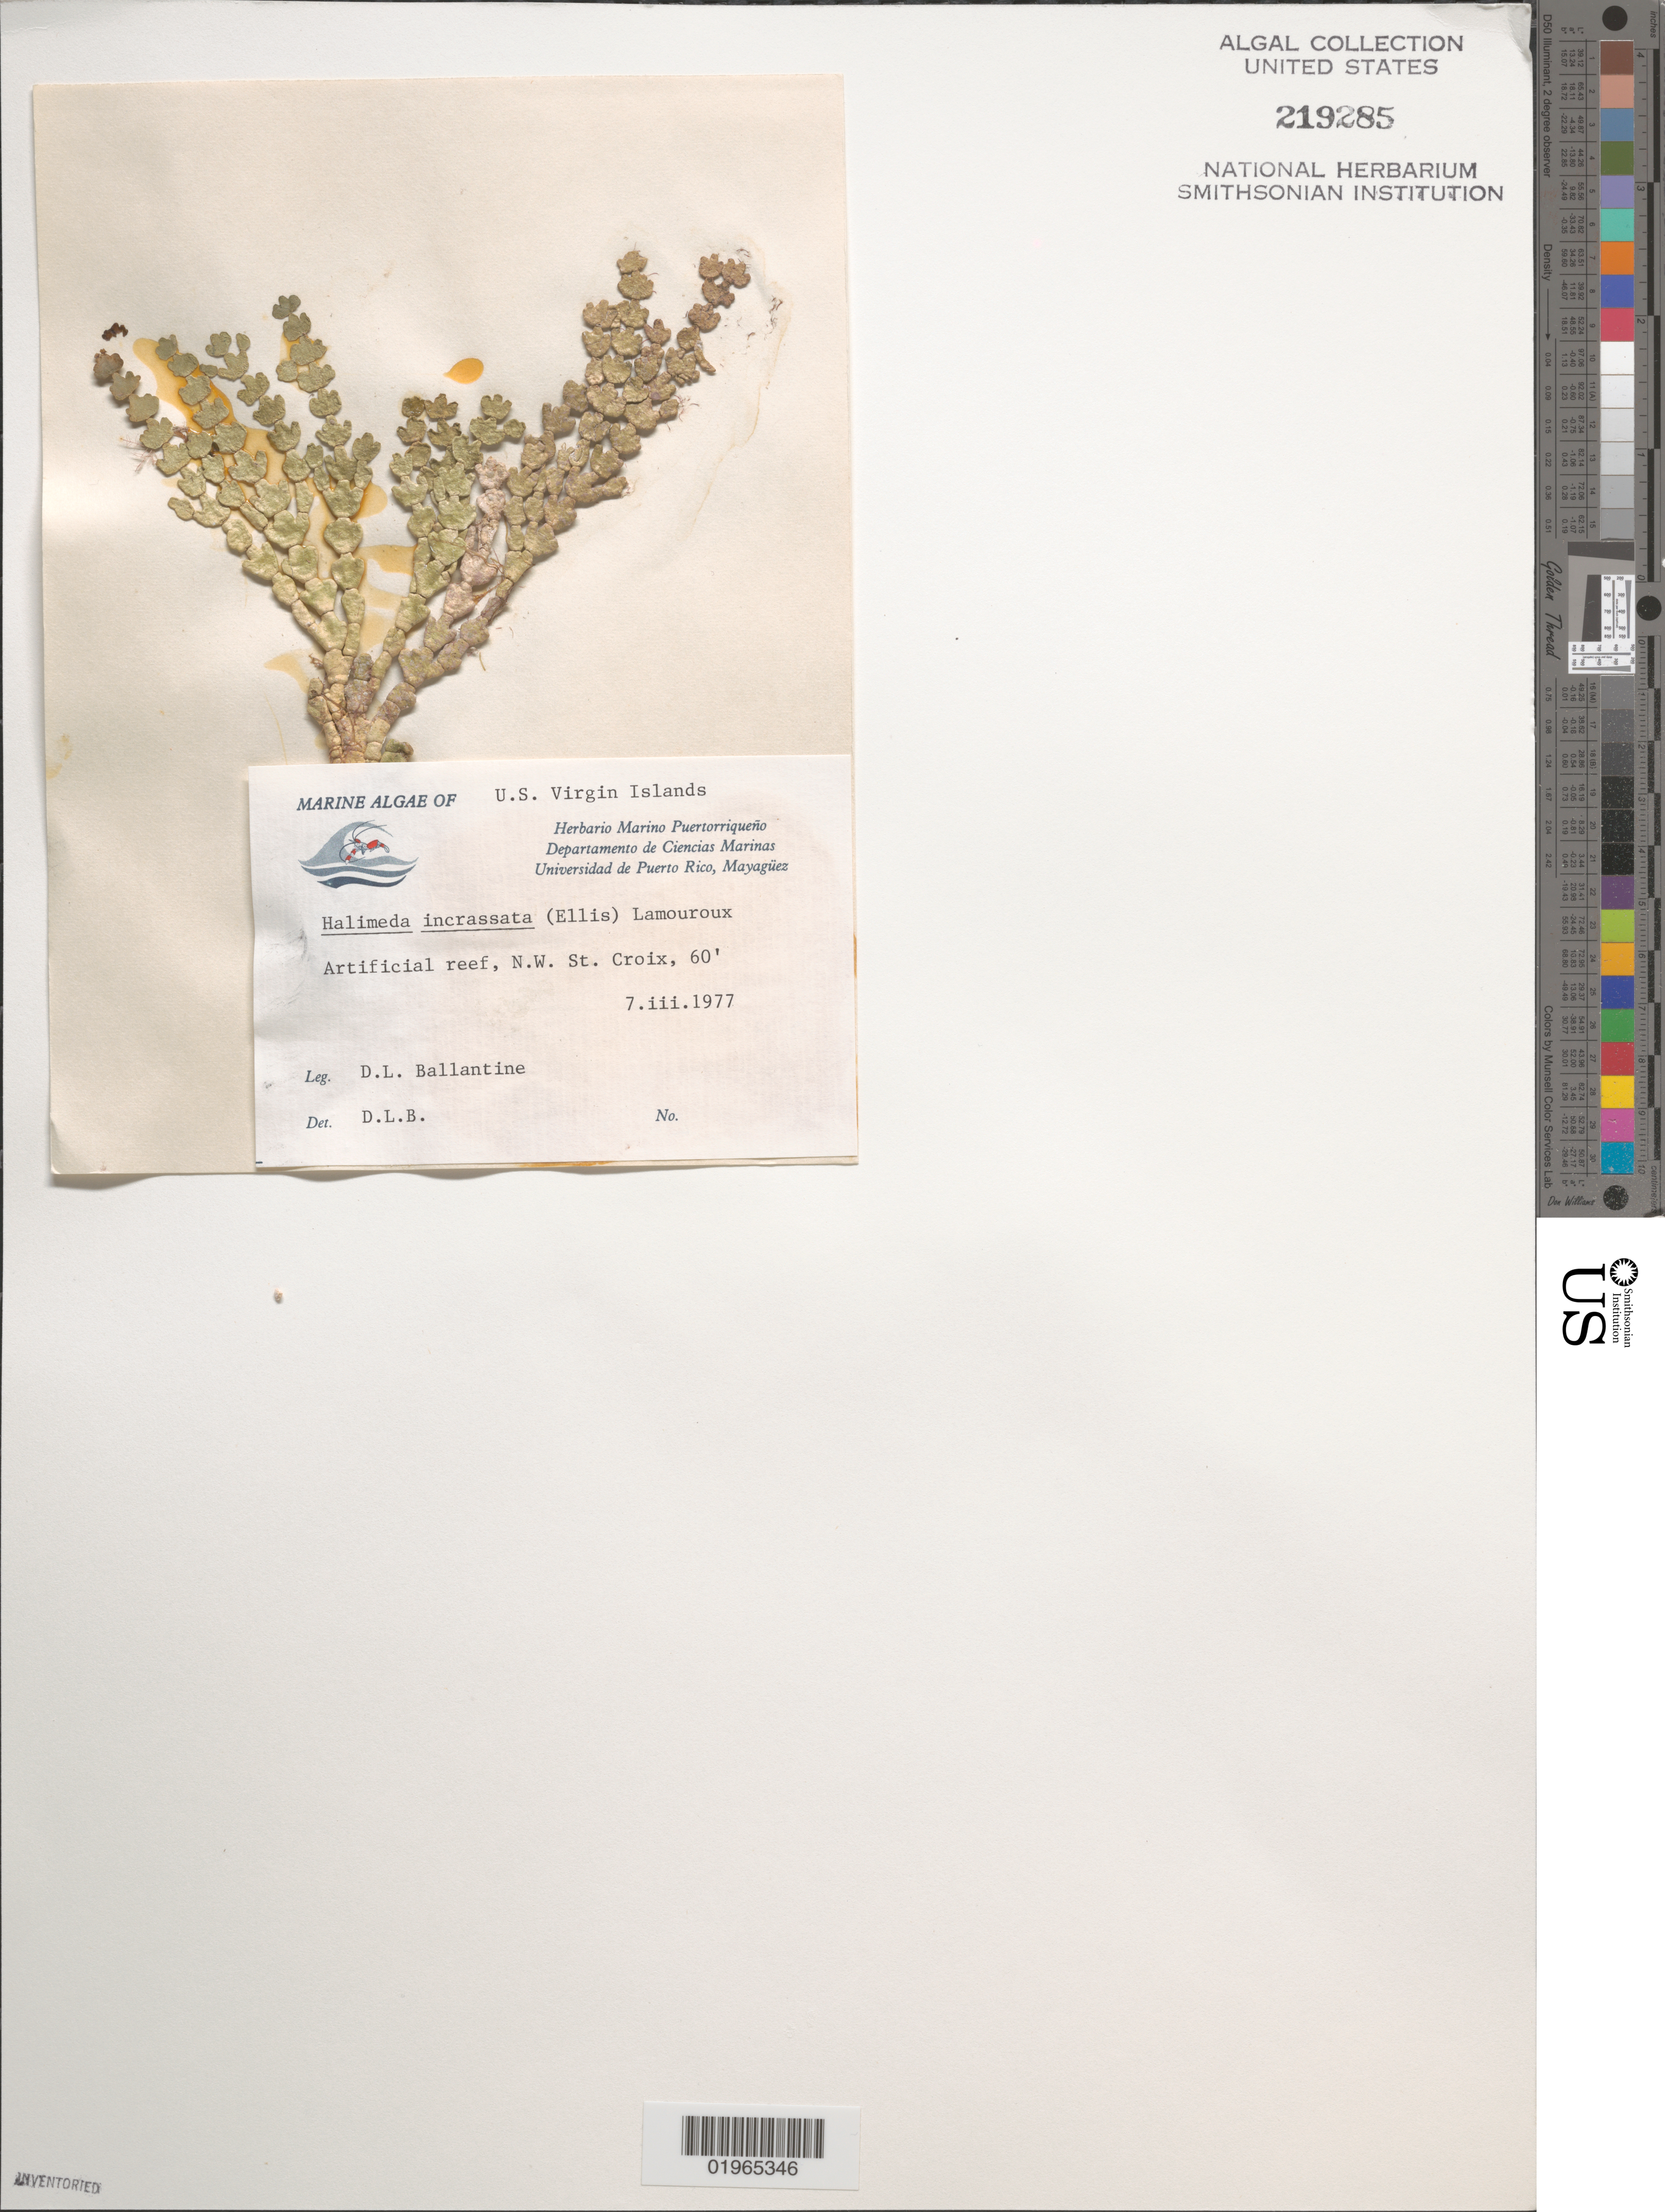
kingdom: Plantae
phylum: Chlorophyta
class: Ulvophyceae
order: Bryopsidales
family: Halimedaceae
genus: Halimeda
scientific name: Halimeda incrassata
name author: (J. Ellis) J.V.Lamouroux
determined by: Ballantine, D. L.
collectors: D.L. Ballantine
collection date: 1977-03-07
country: U.S. Virgin Islands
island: St. Croix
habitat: Artificial reef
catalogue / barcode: US 219285